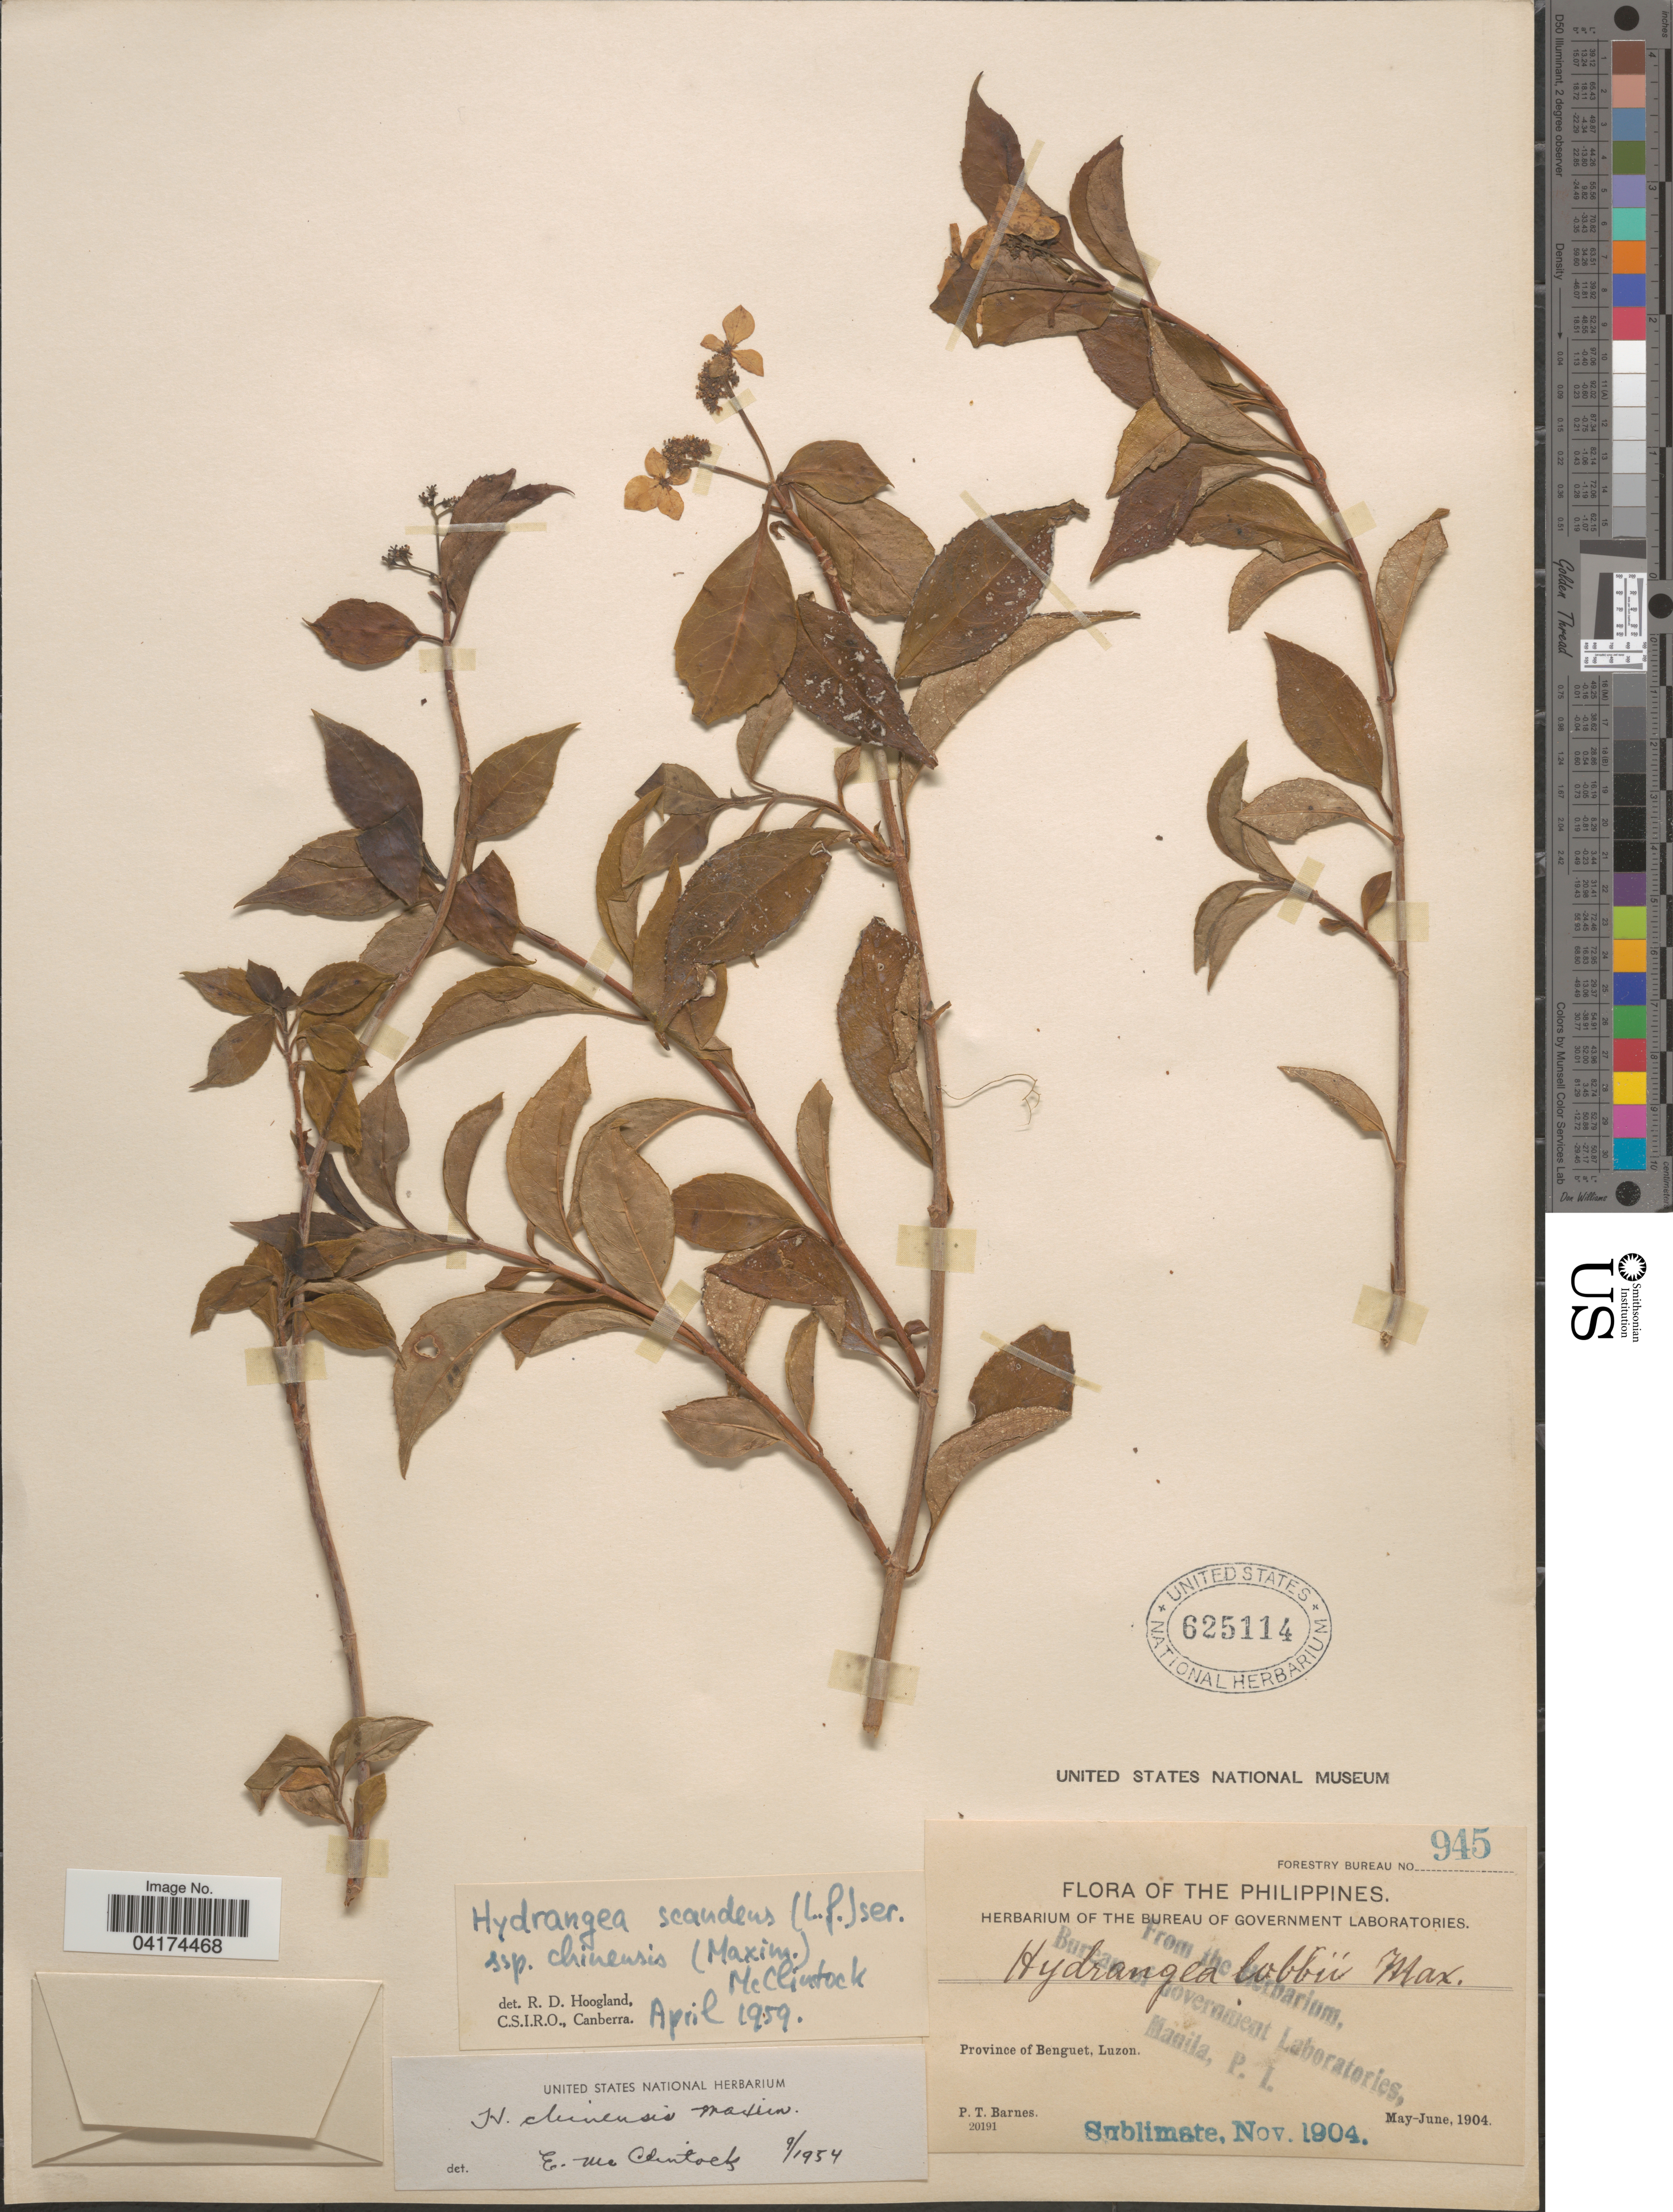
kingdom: Plantae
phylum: Tracheophyta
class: Magnoliopsida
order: Cornales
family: Hydrangeaceae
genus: Hydrangea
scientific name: Hydrangea scandens subsp. chinensis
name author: (Maxim.) E. M. McClint.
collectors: P. Barnes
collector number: Forestry Bureau 945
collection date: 1904-05/1904-06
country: Philippines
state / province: Cordillera (Administrative Region)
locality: Province of Benguet, Luzon.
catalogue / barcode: US 625114